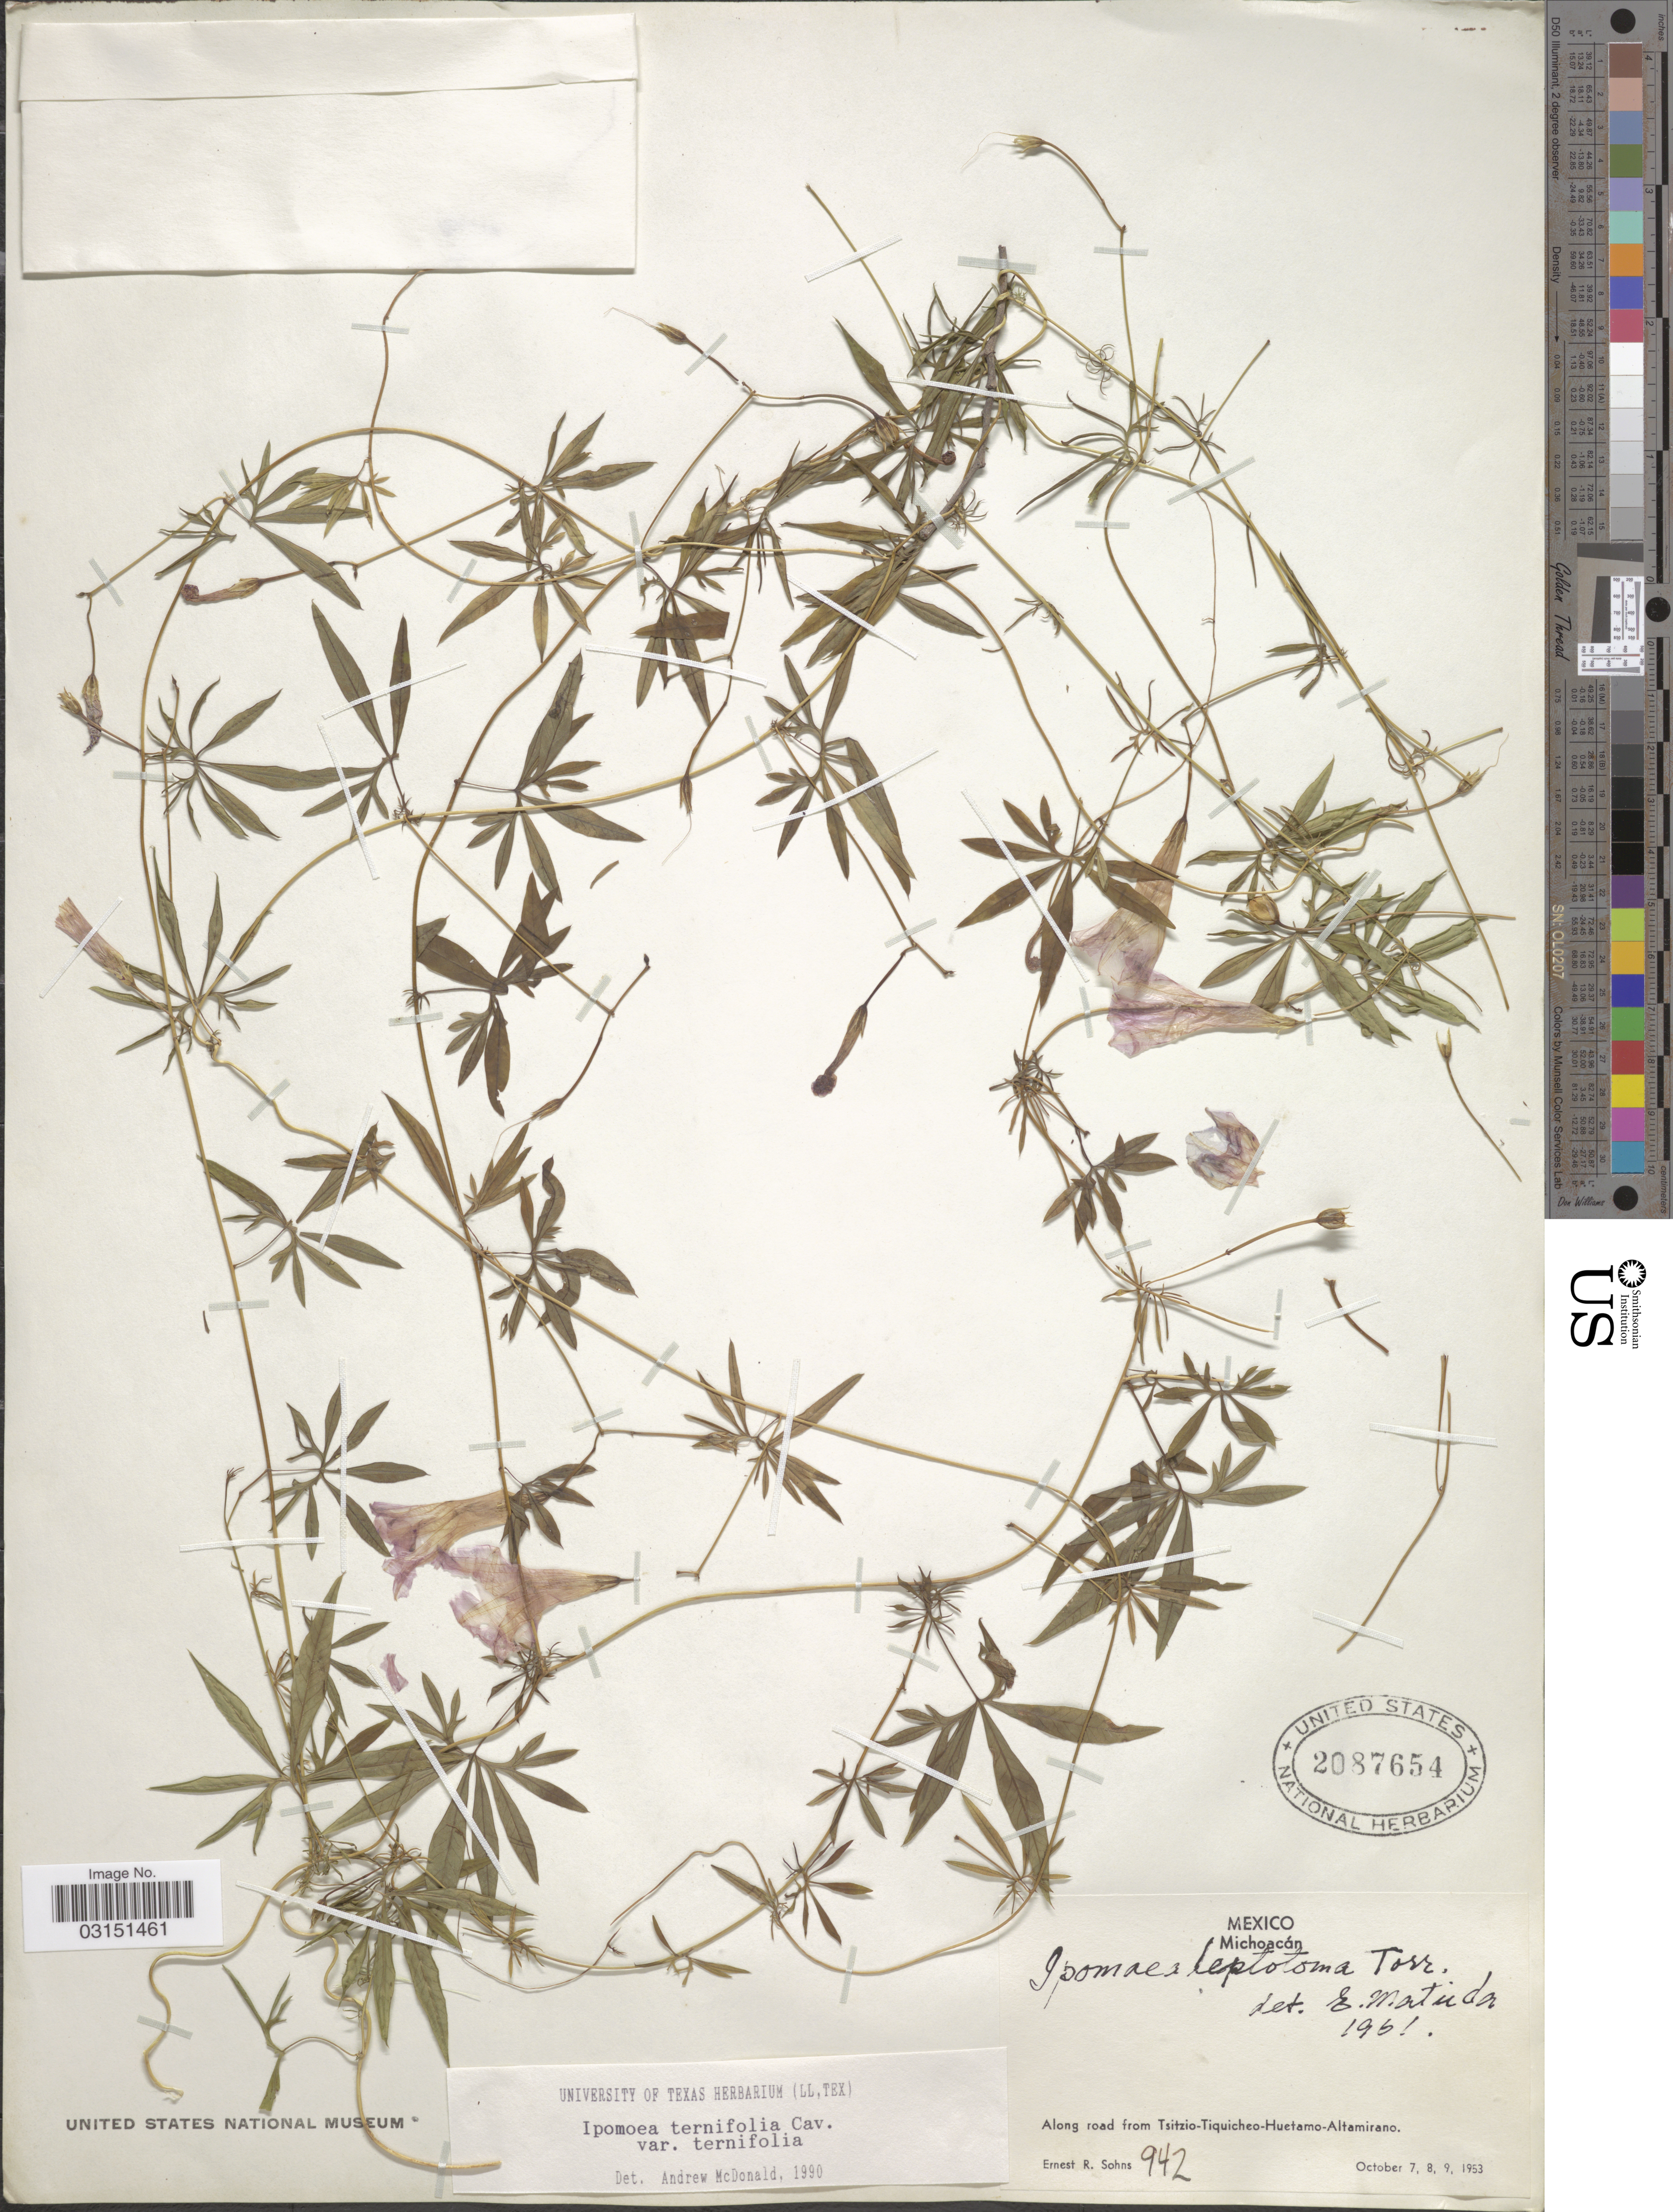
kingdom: Plantae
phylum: Tracheophyta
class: Magnoliopsida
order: Solanales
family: Convolvulaceae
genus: Ipomoea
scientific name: Ipomoea ternifolia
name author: Cav.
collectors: E. R. Sohns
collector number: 942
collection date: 1953-10-07/1953-10-09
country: Mexico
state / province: Michoacán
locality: Along road from Tsitzio-Tiquicheo-Huetamo-Altamirano.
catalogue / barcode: US 2087654